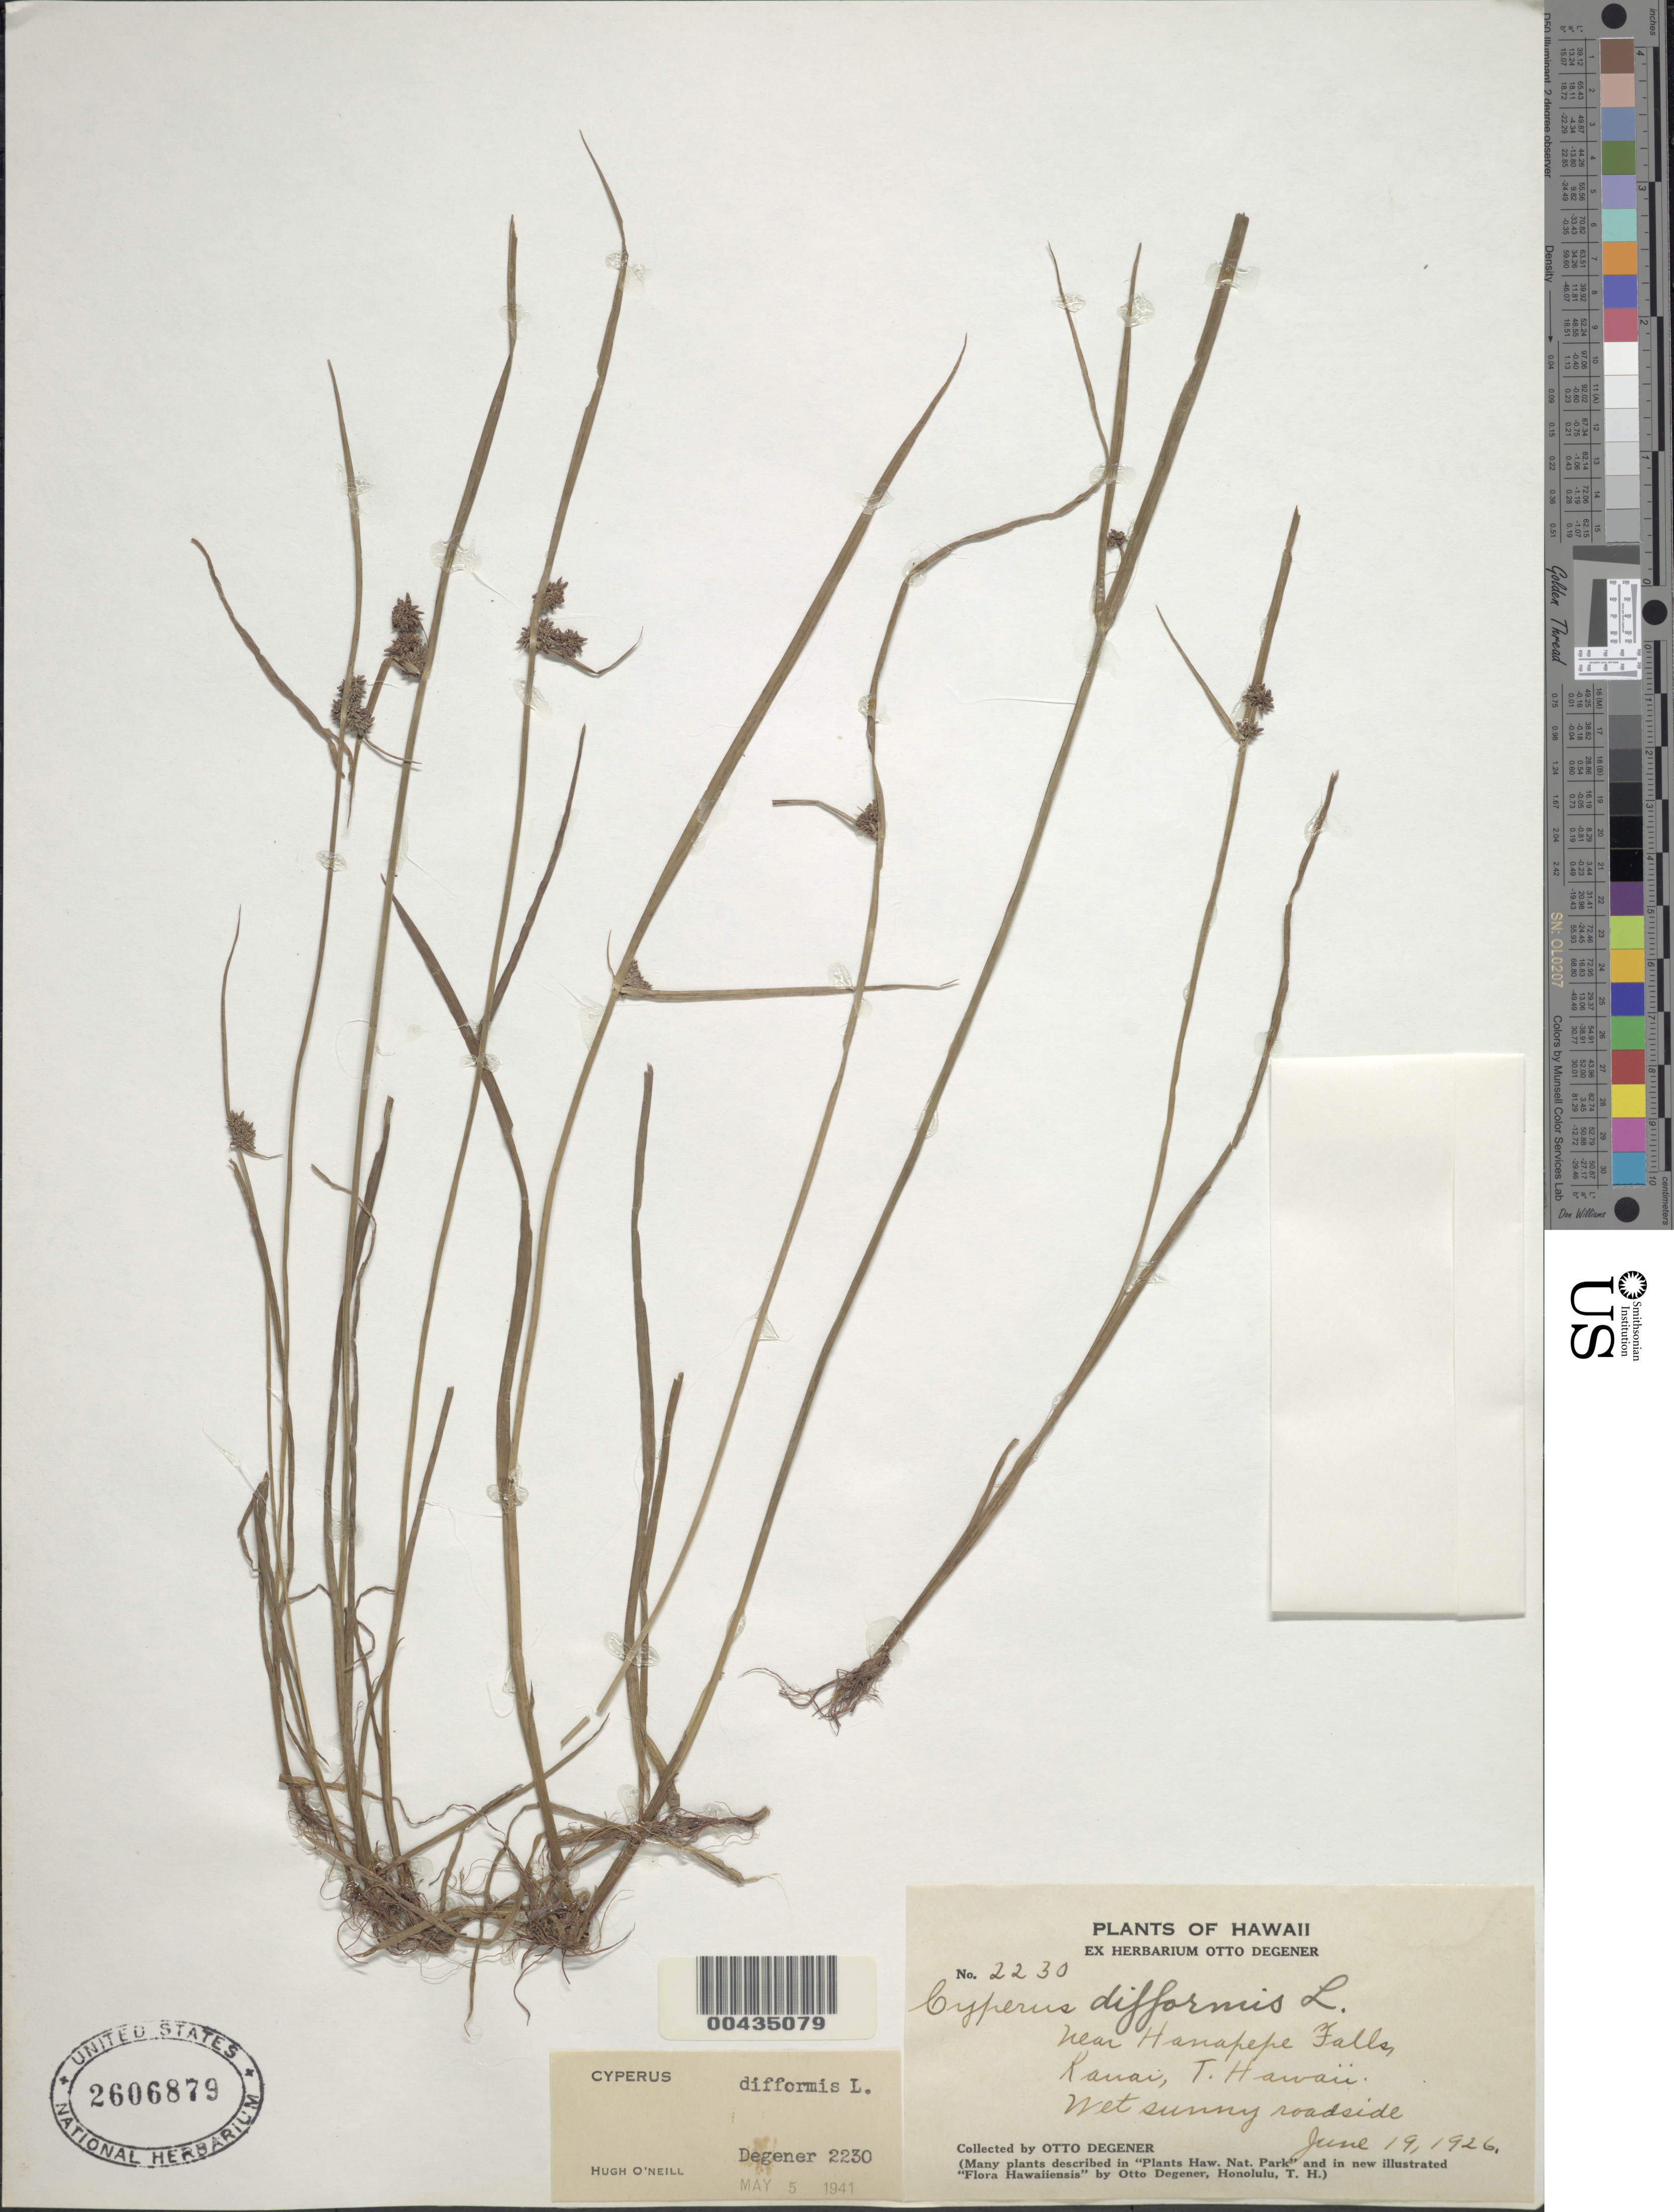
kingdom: Plantae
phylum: Tracheophyta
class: Liliopsida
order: Poales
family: Cyperaceae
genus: Cyperus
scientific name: Cyperus difformis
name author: L.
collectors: O. Degener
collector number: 2230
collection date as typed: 19 Jun 1926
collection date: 1926-06-19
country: United States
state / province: Hawaii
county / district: Kauai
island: Kaua'i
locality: Near Hanapepe Falls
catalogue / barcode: US 2606879